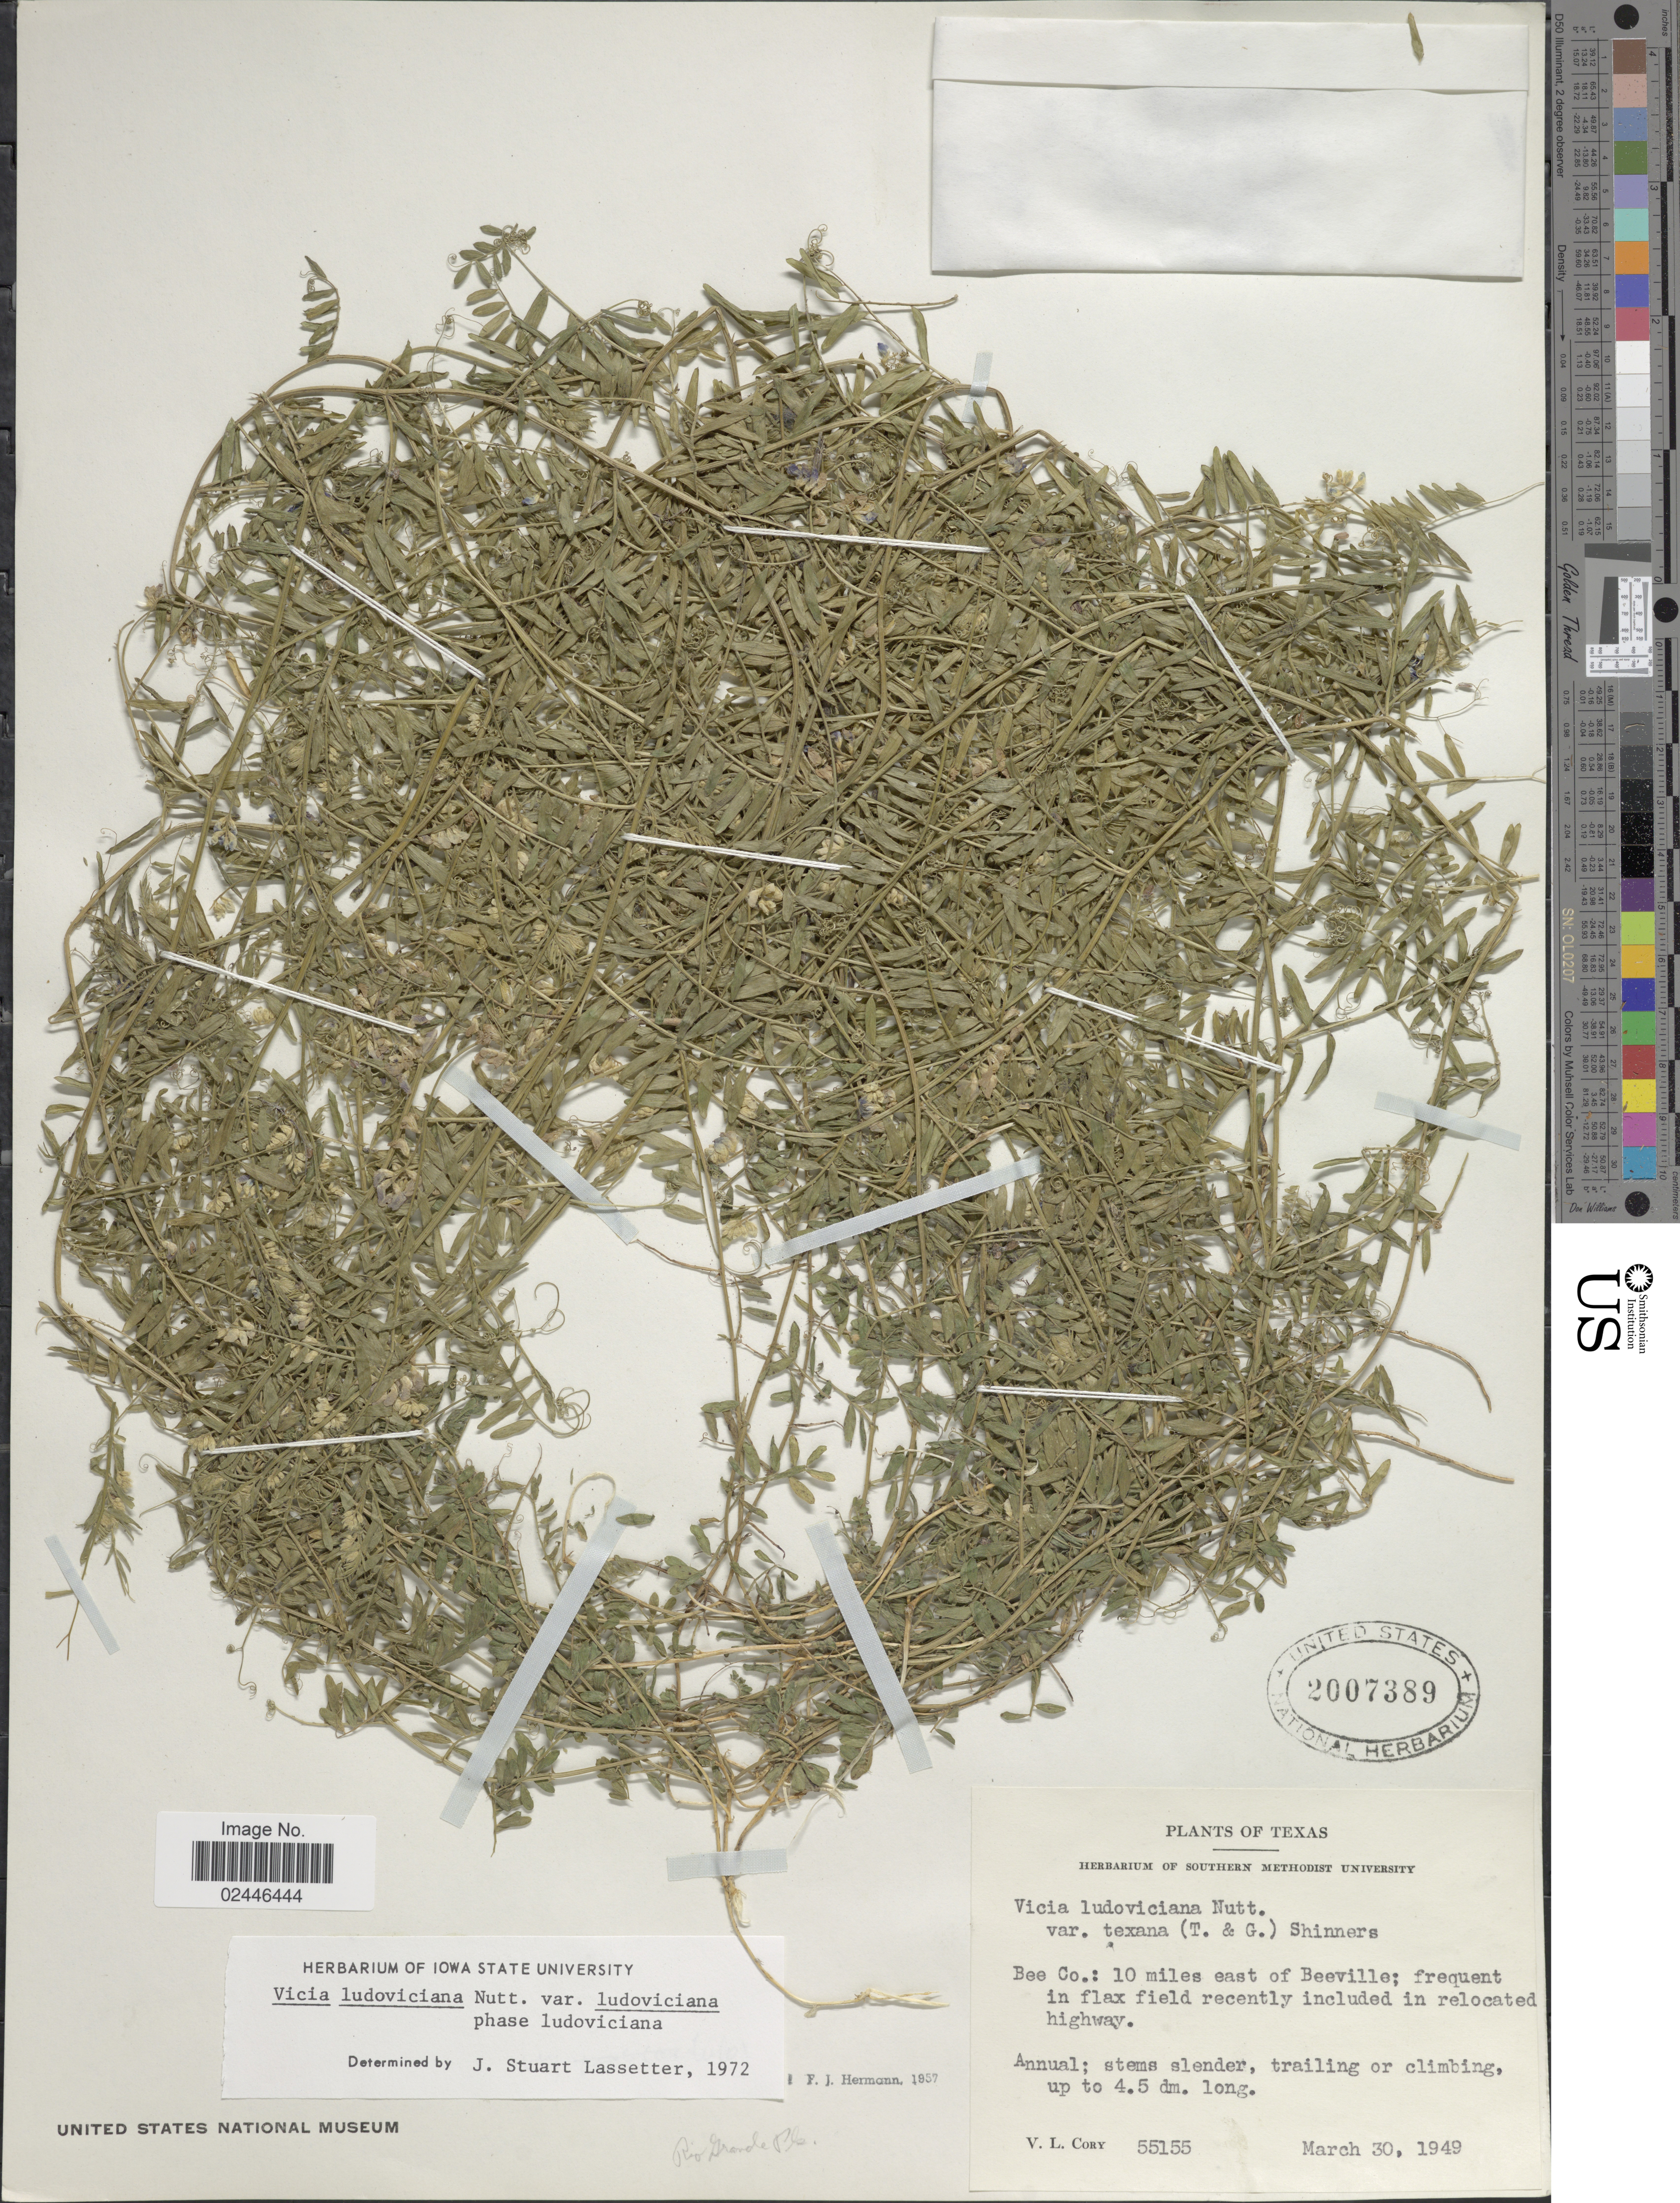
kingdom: Plantae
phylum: Tracheophyta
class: Magnoliopsida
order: Fabales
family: Fabaceae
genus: Vicia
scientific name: Vicia ludoviciana var. ludoviciana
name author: Nutt. ex Torr. & A. Gray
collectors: V. Cory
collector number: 55155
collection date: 1949-03-30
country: United States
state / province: Texas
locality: Bee Co.: 10 miles east of Beeville; frequent in flax field recently included in relocated highway, Rio Grande Pl.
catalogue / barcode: US 2007389